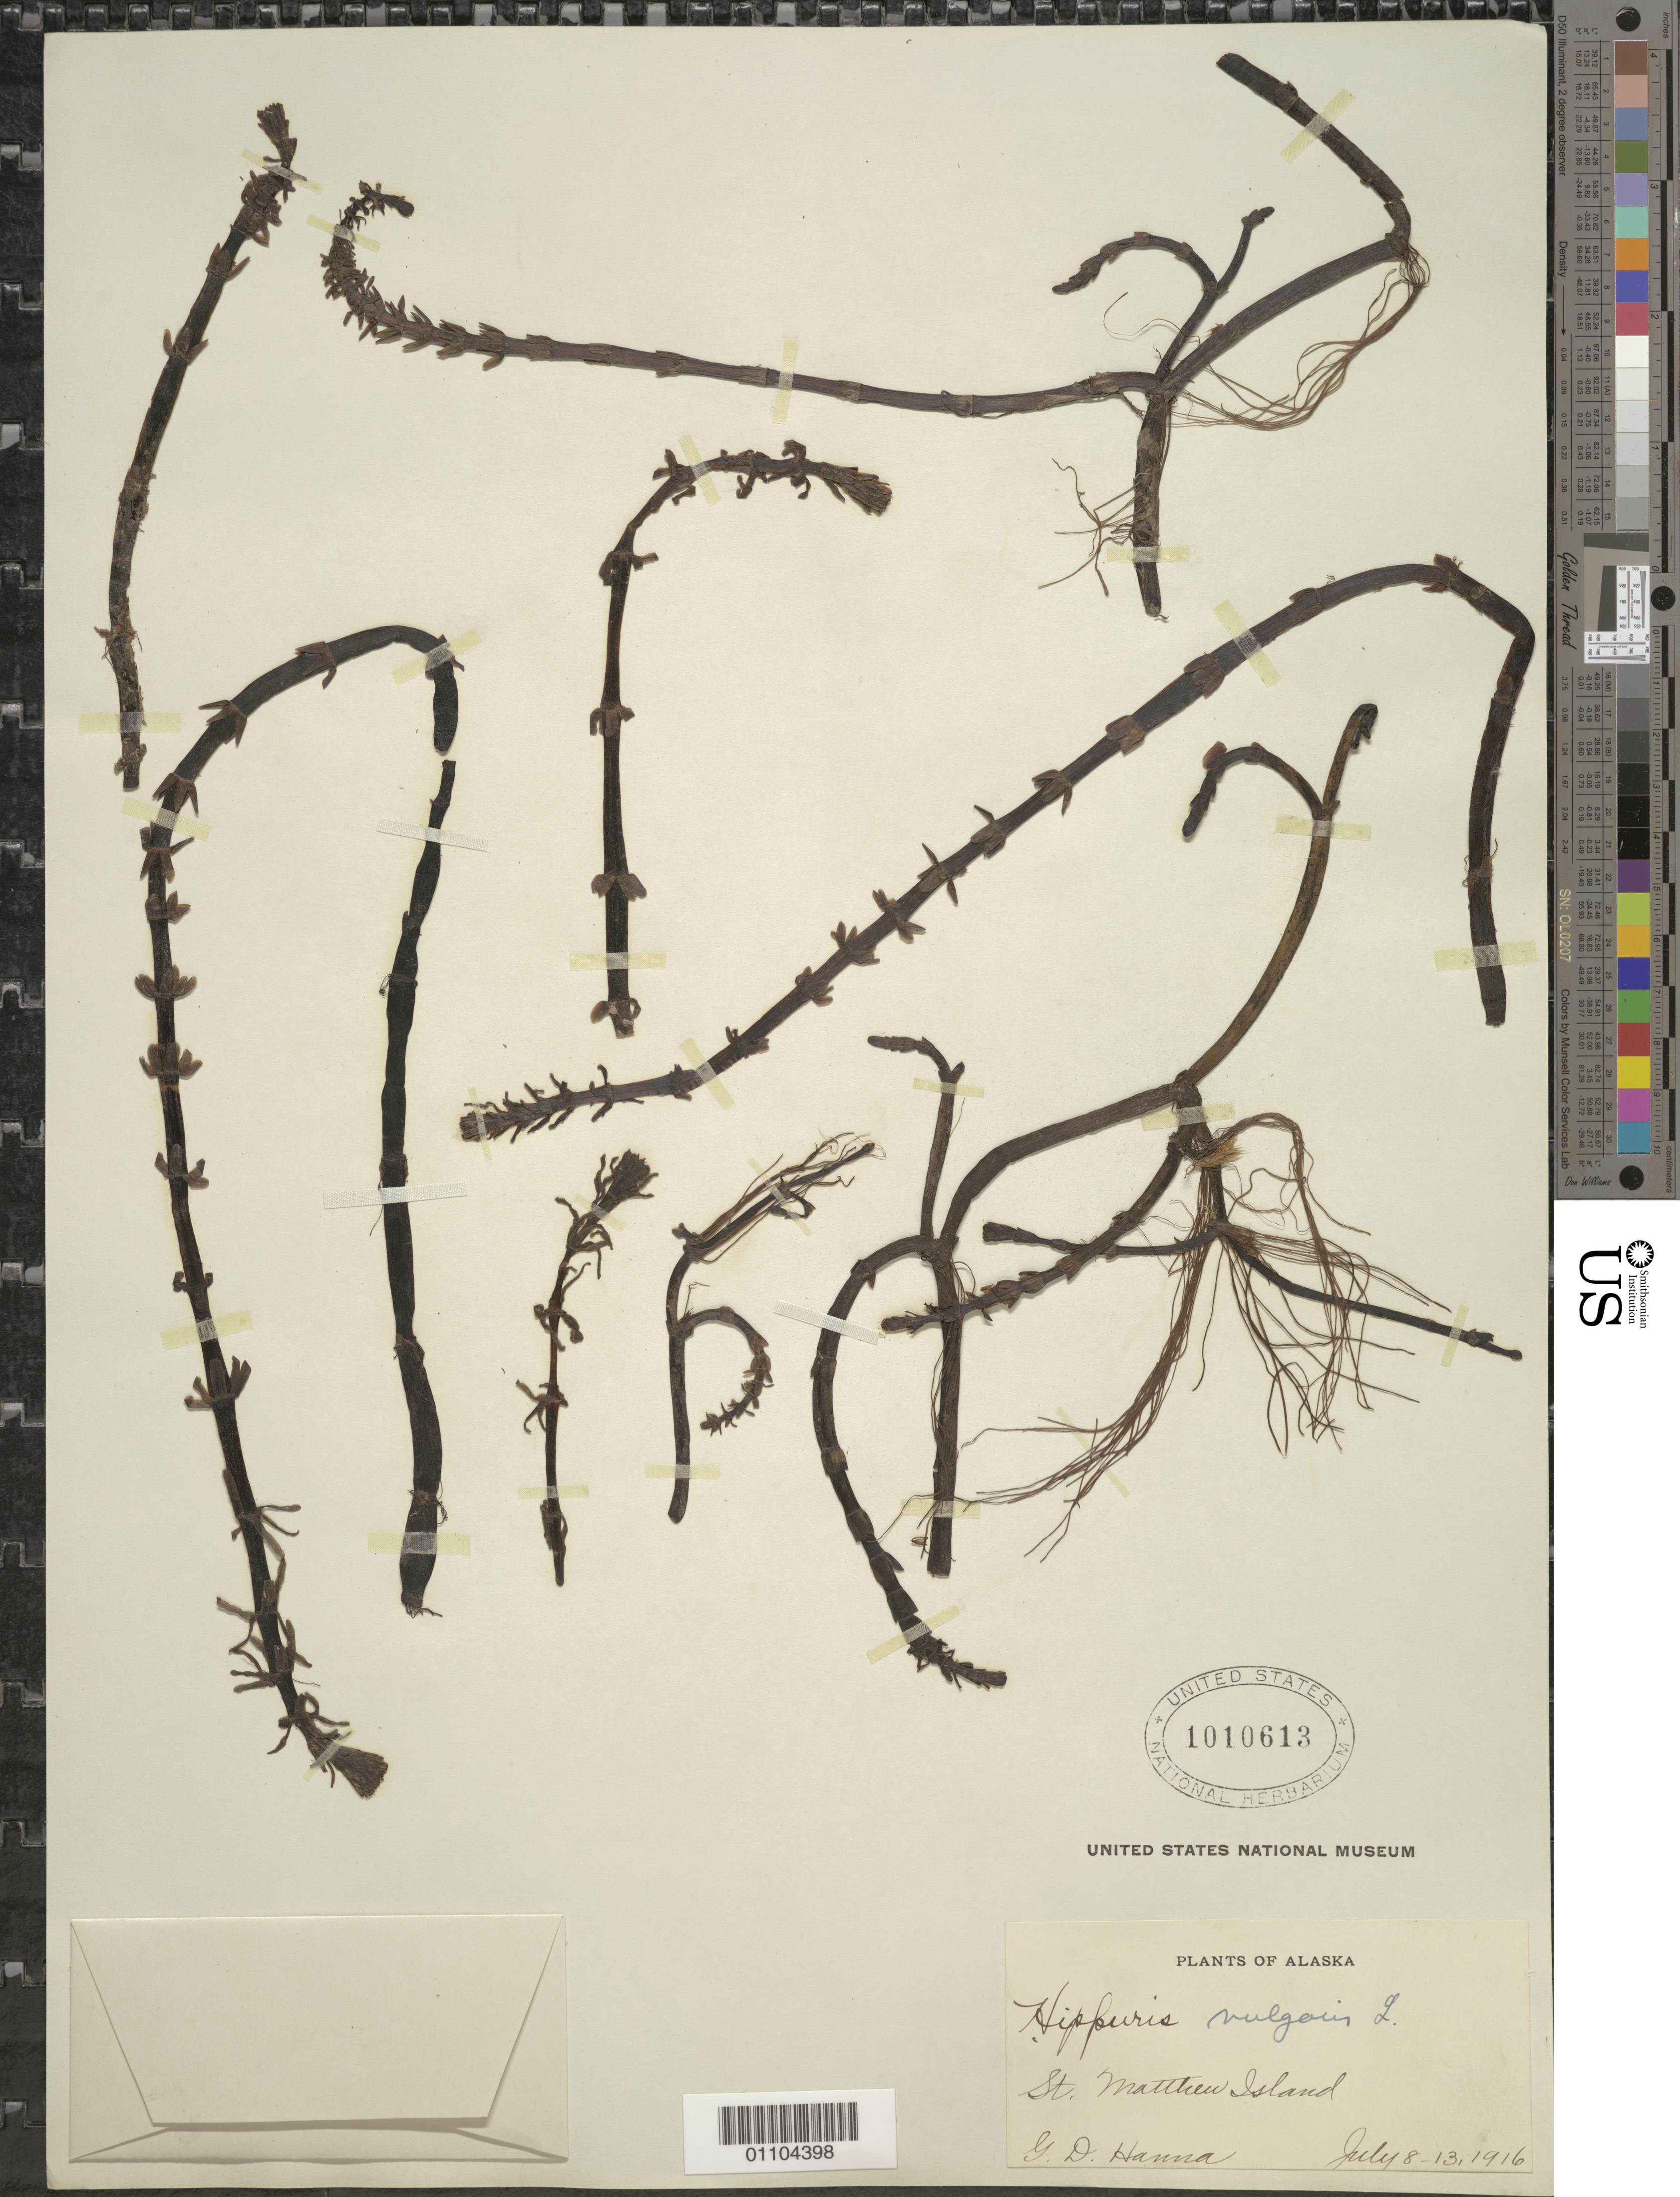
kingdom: Plantae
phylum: Tracheophyta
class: Magnoliopsida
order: Lamiales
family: Plantaginaceae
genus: Hippuris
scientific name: Hippuris vulgaris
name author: L.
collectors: G. D. Hanna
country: United States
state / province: Alaska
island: St. Matthew I.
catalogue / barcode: US 1010613